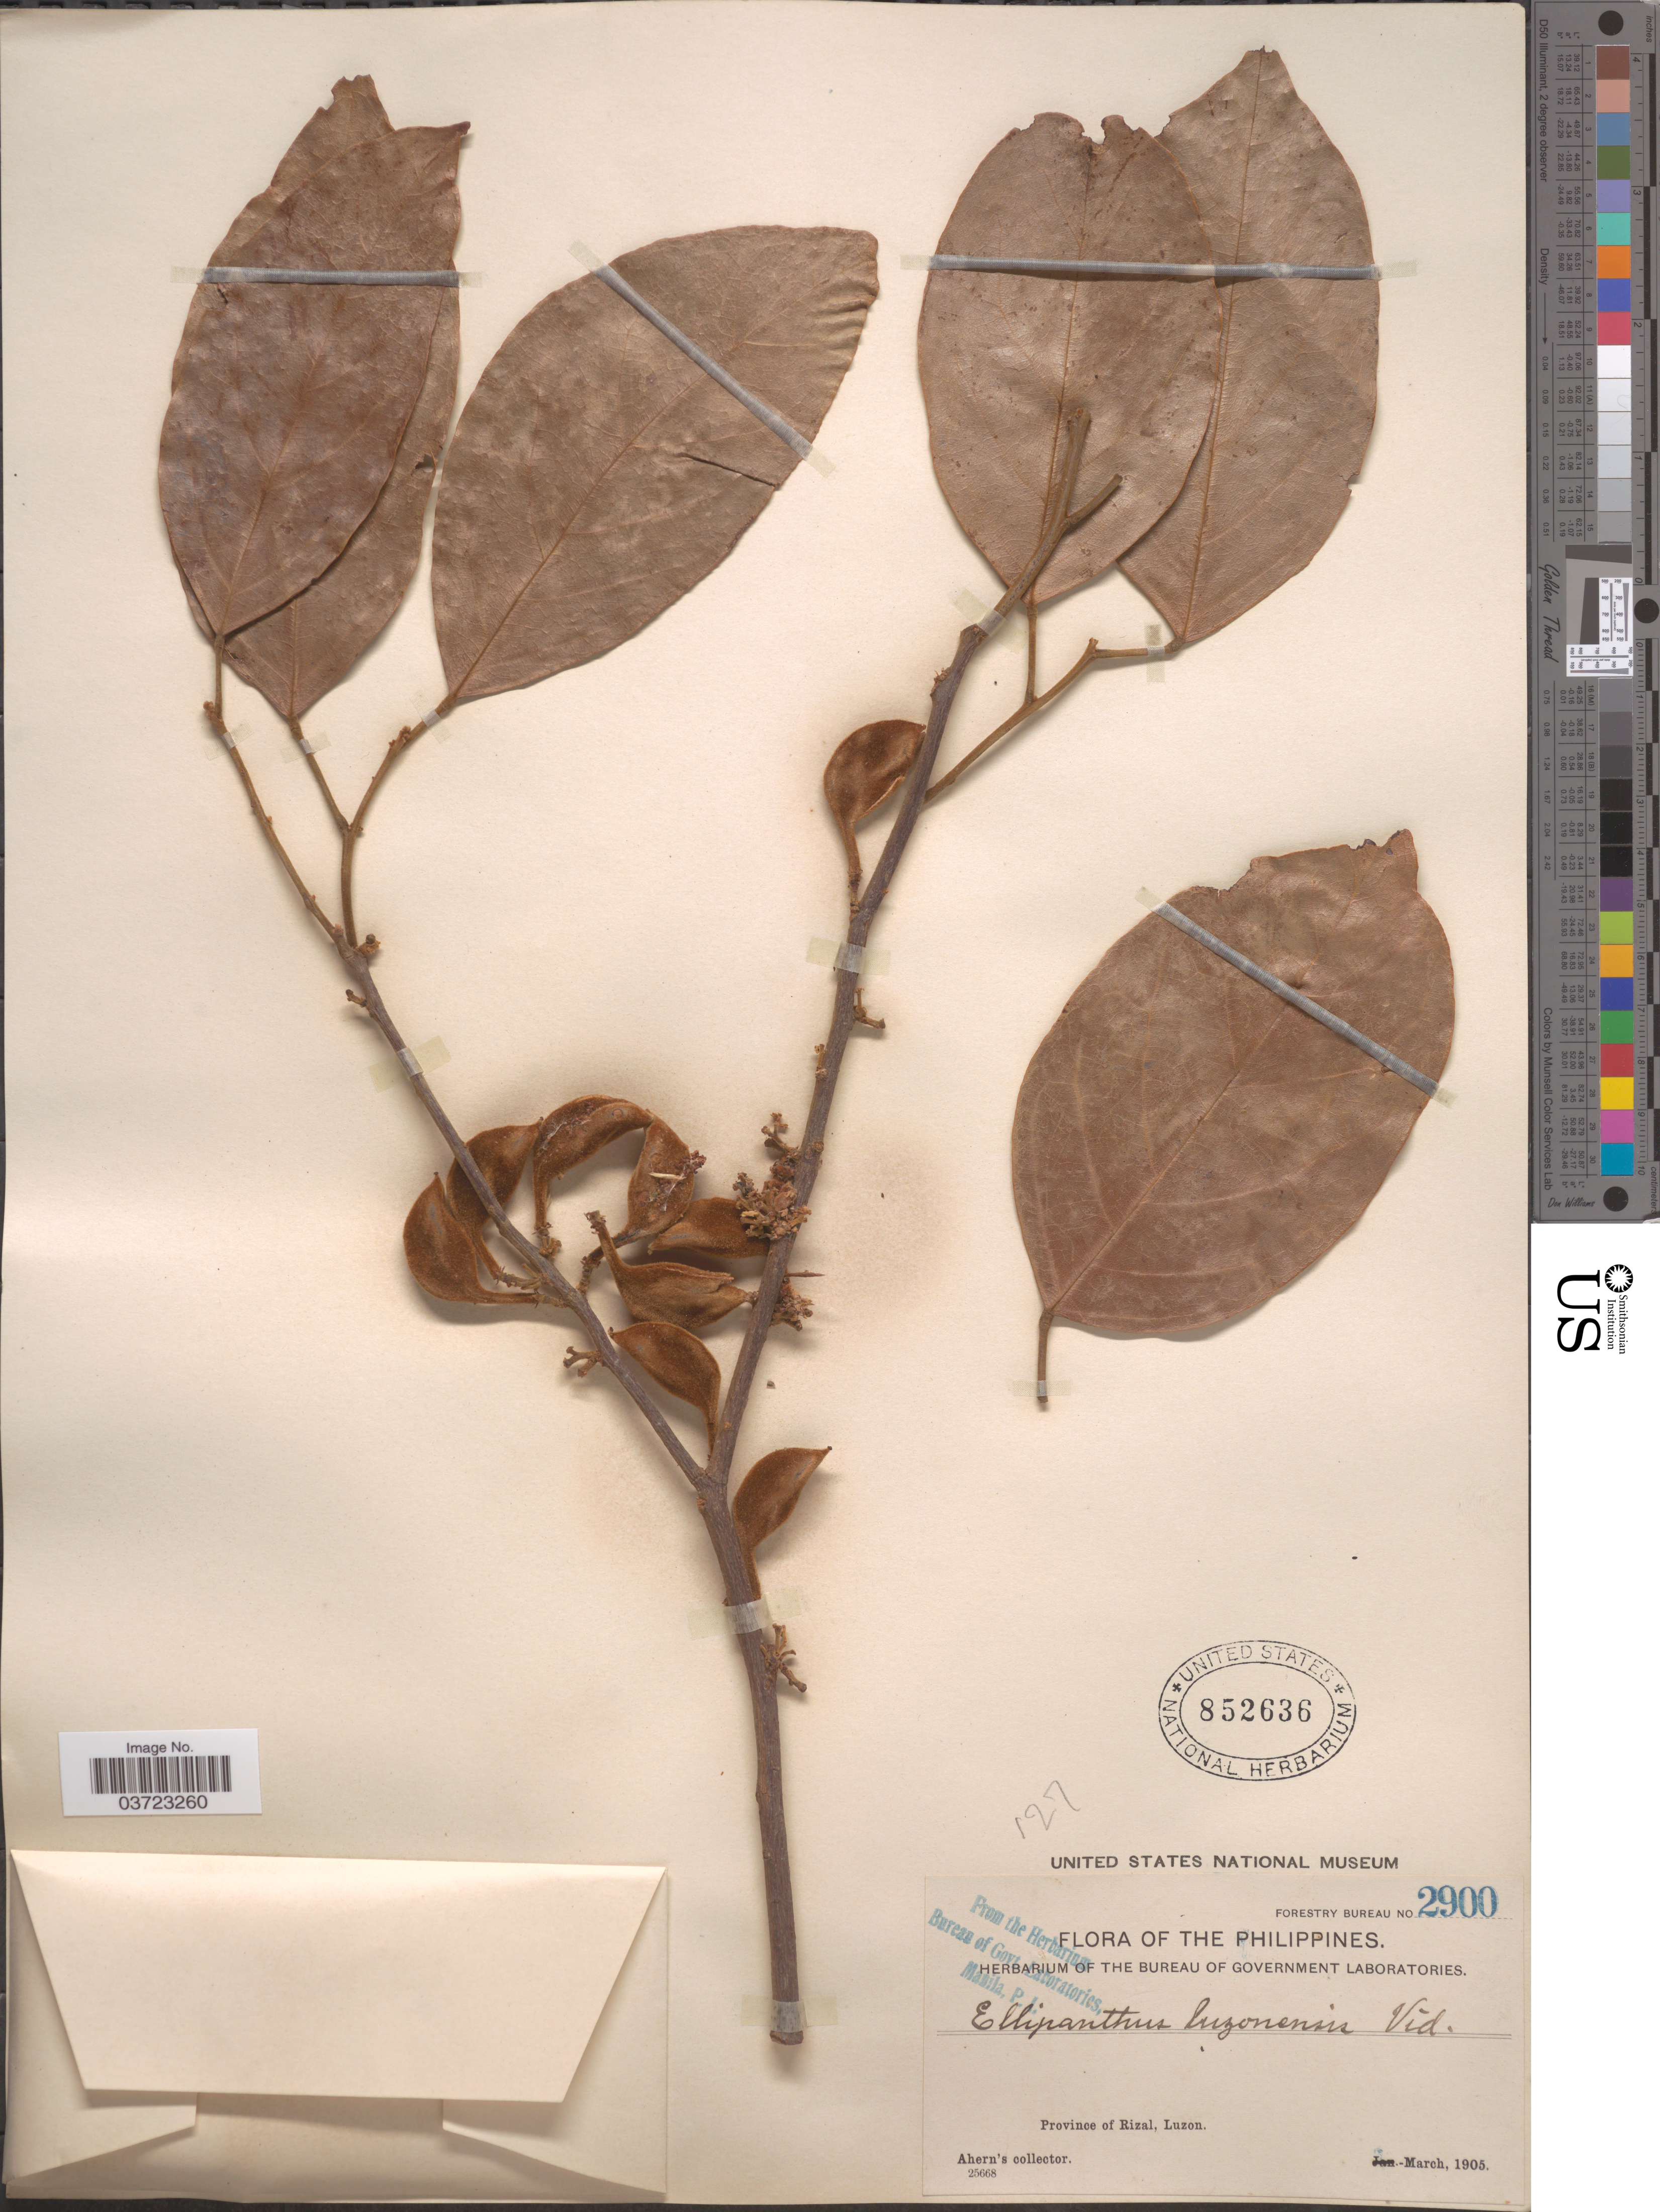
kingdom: Plantae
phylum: Tracheophyta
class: Magnoliopsida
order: Oxalidales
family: Connaraceae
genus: Ellipanthus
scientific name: Ellipanthus luzoniensis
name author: S. Vidal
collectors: Ahern's collector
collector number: Forestry Bureau 2900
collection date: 1905-03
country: Philippines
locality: Province of Rizal, Luzon.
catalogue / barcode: US 852636